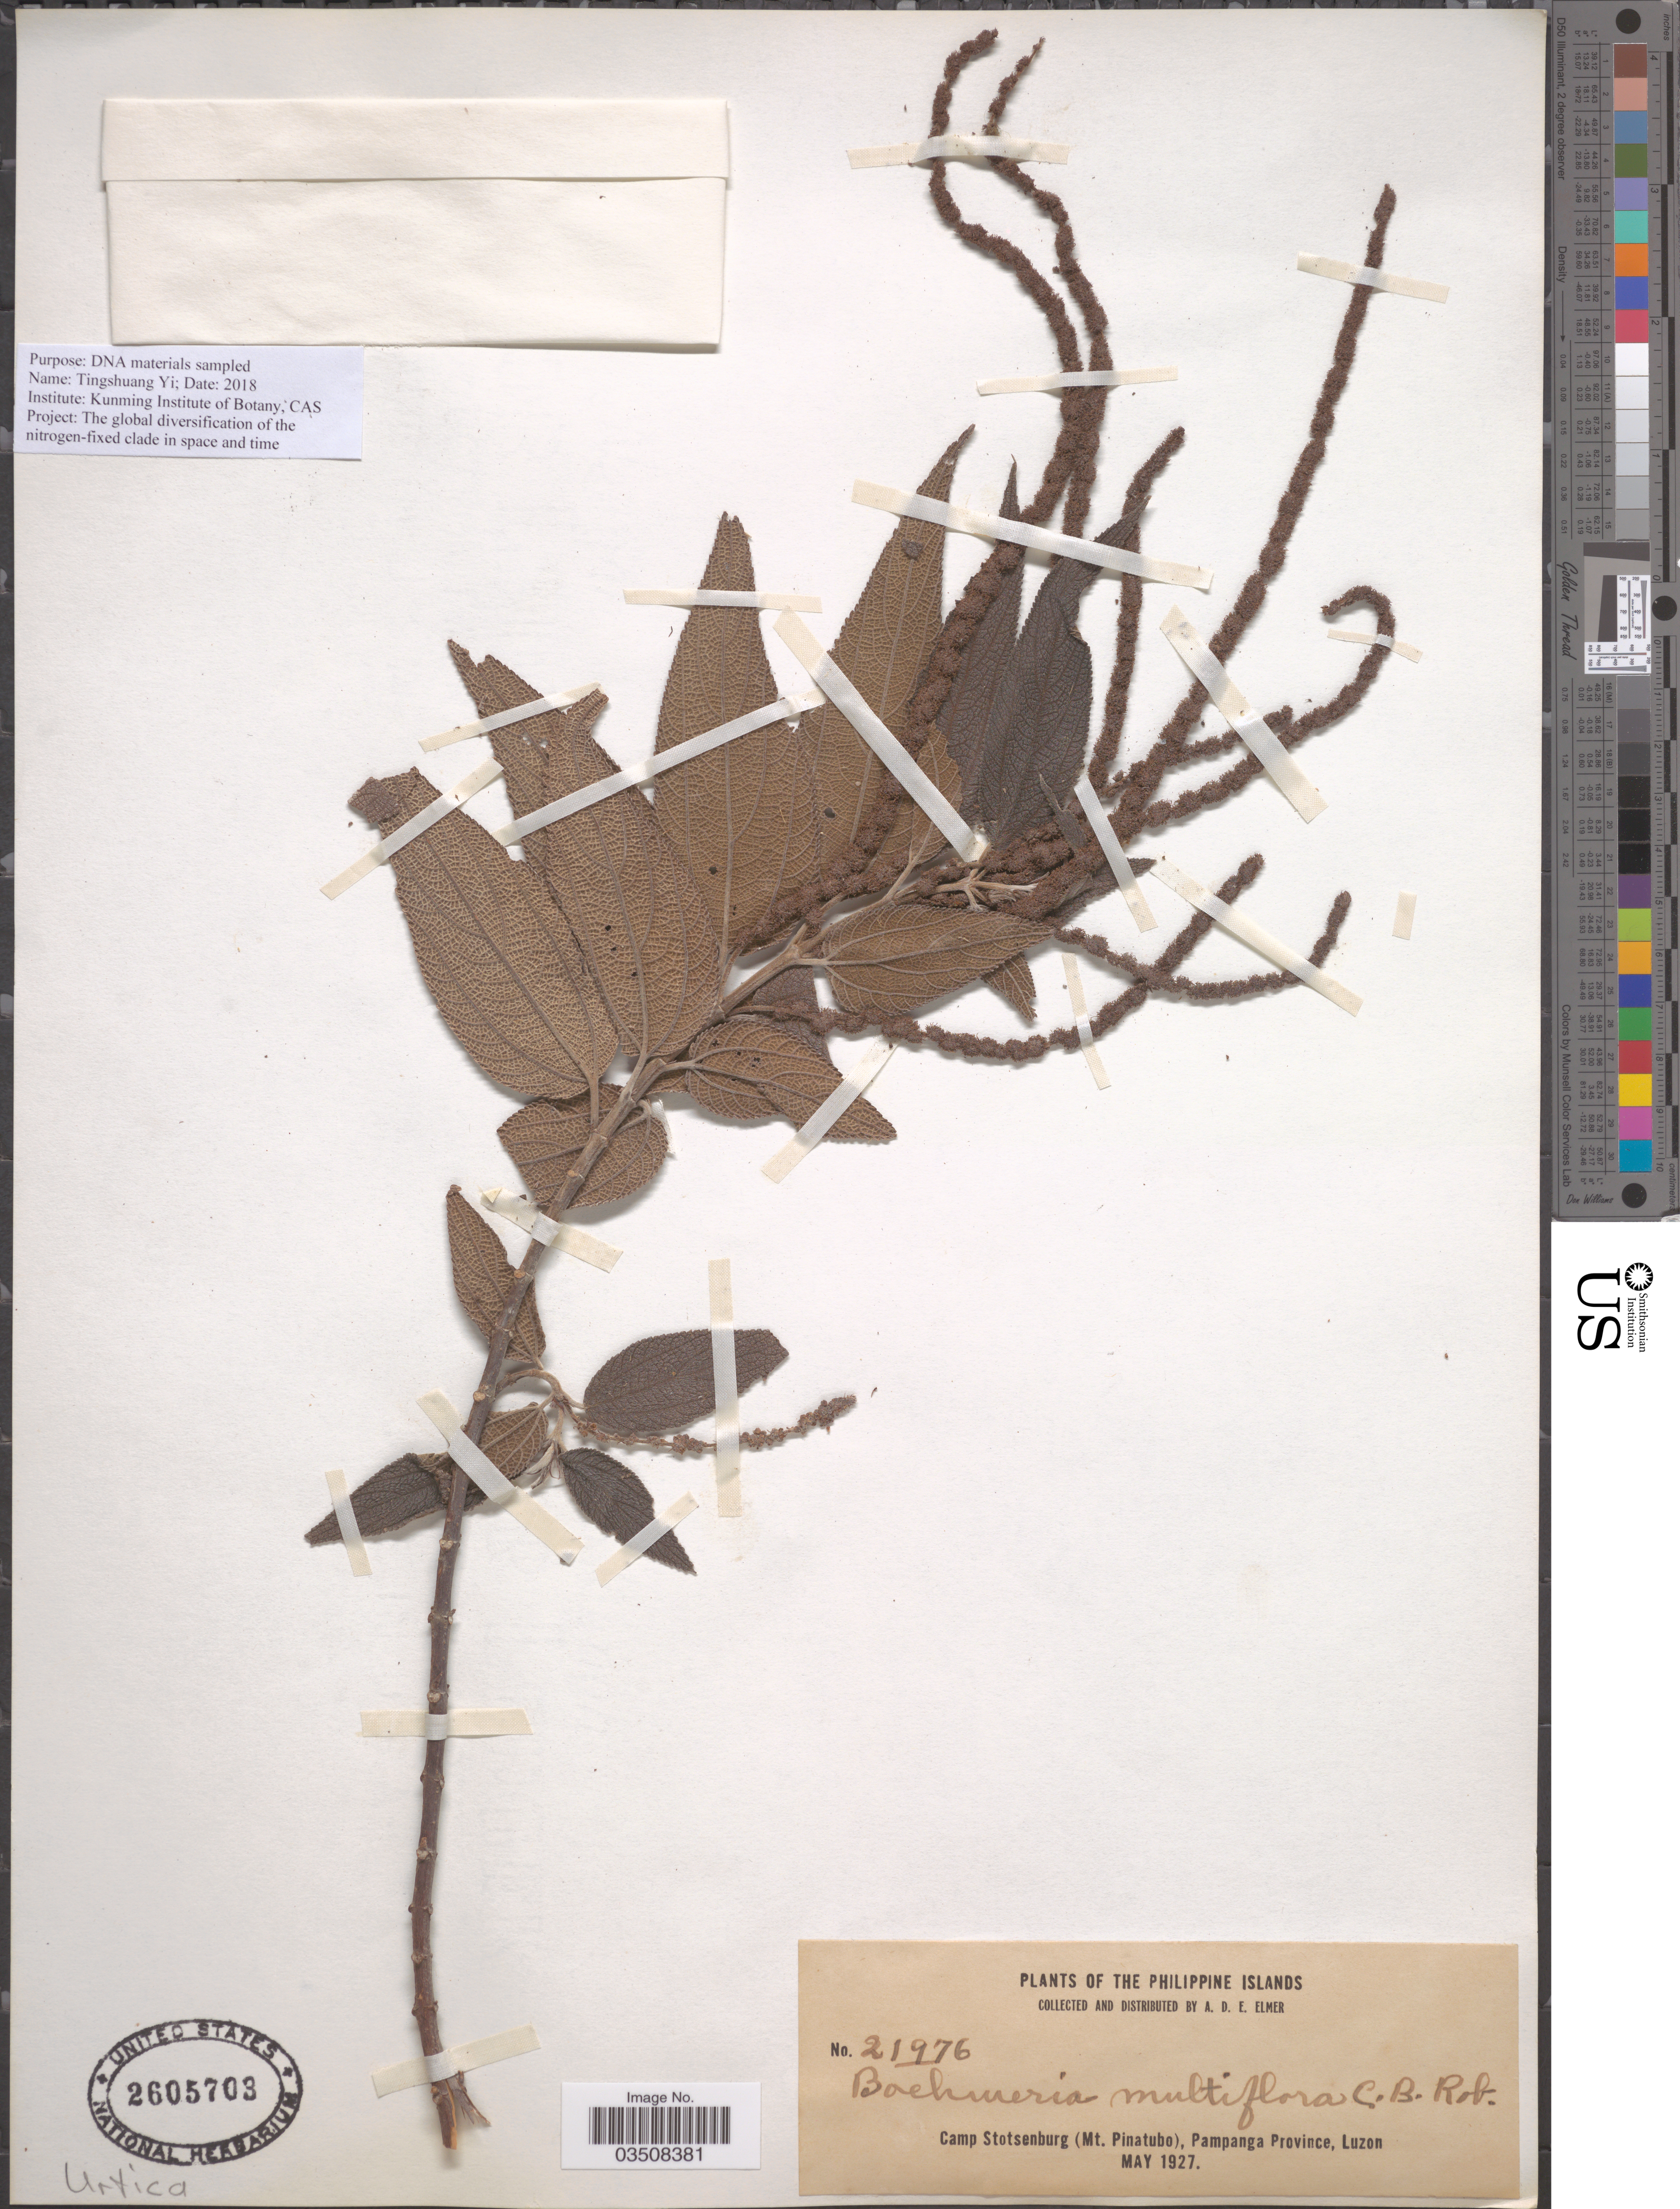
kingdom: Plantae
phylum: Tracheophyta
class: Magnoliopsida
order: Rosales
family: Urticaceae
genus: Boehmeria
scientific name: Boehmeria multiflora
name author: C.B. Rob.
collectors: A. D. E. Elmer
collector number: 21976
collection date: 1927-05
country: Philippines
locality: Camp Stotsenburg (Mt. Pinatubo), Pampanga Province, Luzon.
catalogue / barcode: US 2605703